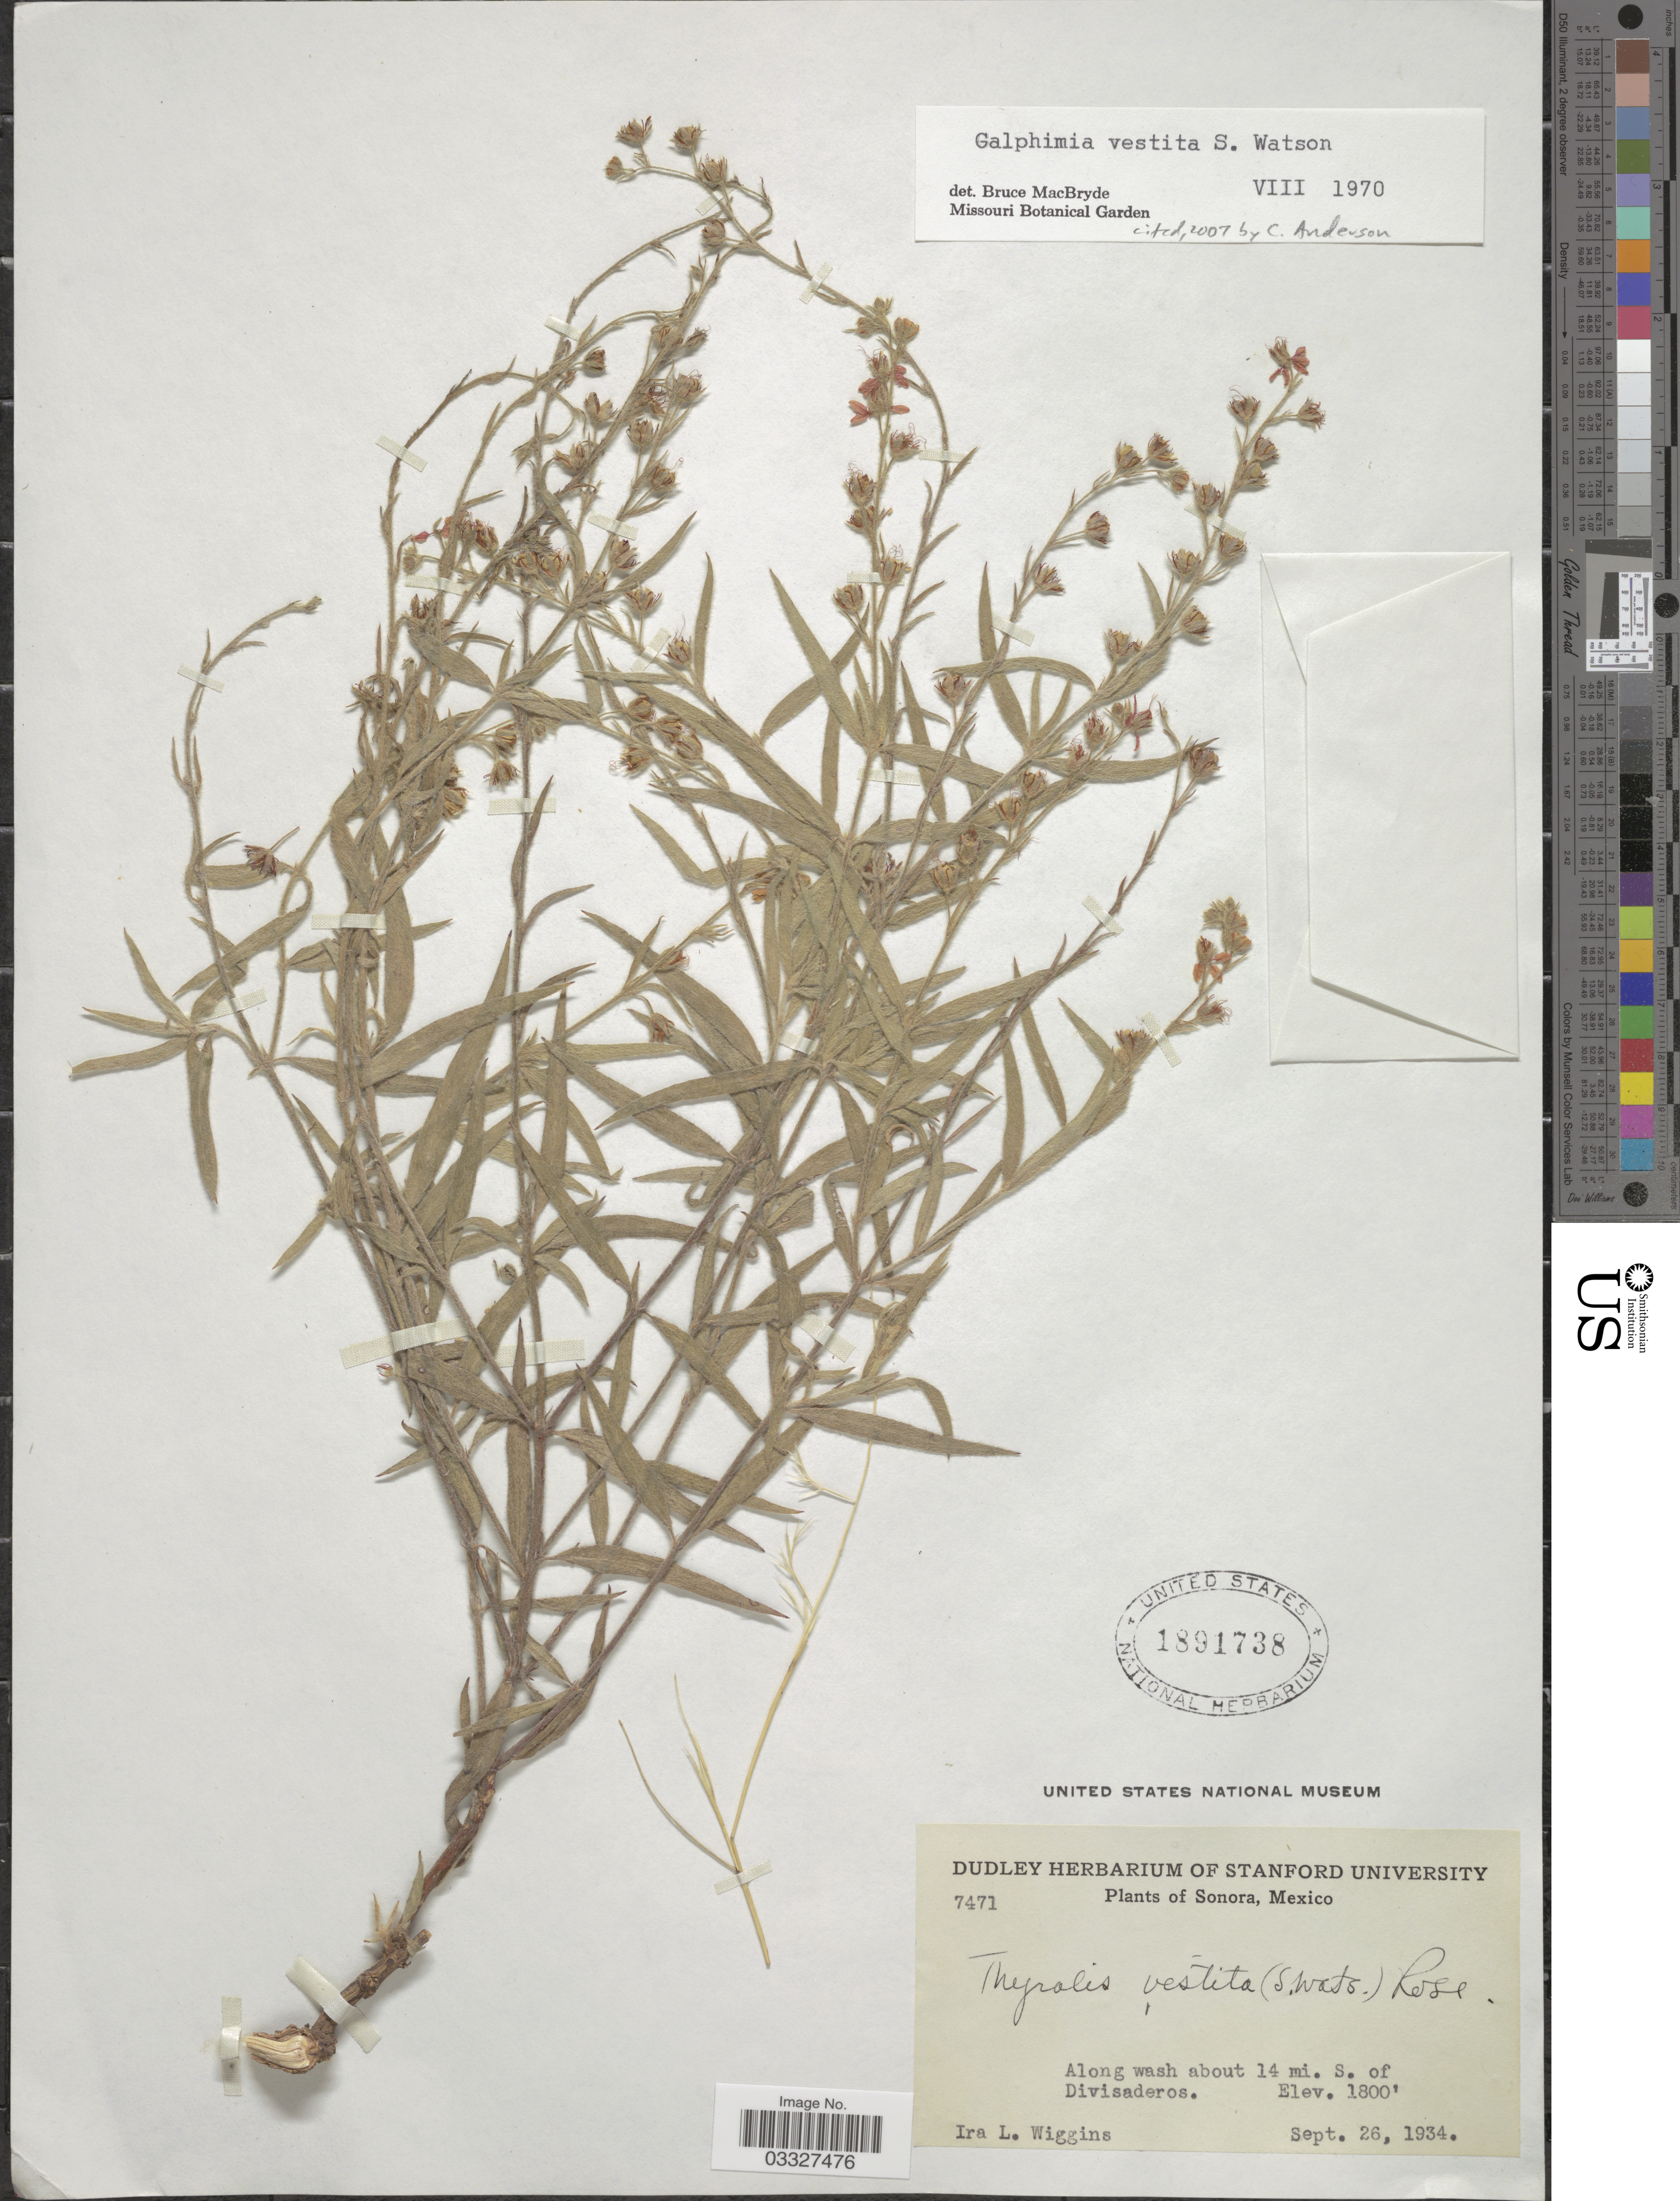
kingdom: Plantae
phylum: Tracheophyta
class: Magnoliopsida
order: Malpighiales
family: Malpighiaceae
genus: Galphimia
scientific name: Galphimia vestita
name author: S. Watson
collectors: I. L. Wiggins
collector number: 7471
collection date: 1934-09-26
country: Mexico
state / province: Sonora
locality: Along wash about 14 mi. S. of Divisaderos.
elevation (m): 549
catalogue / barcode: US 1891738